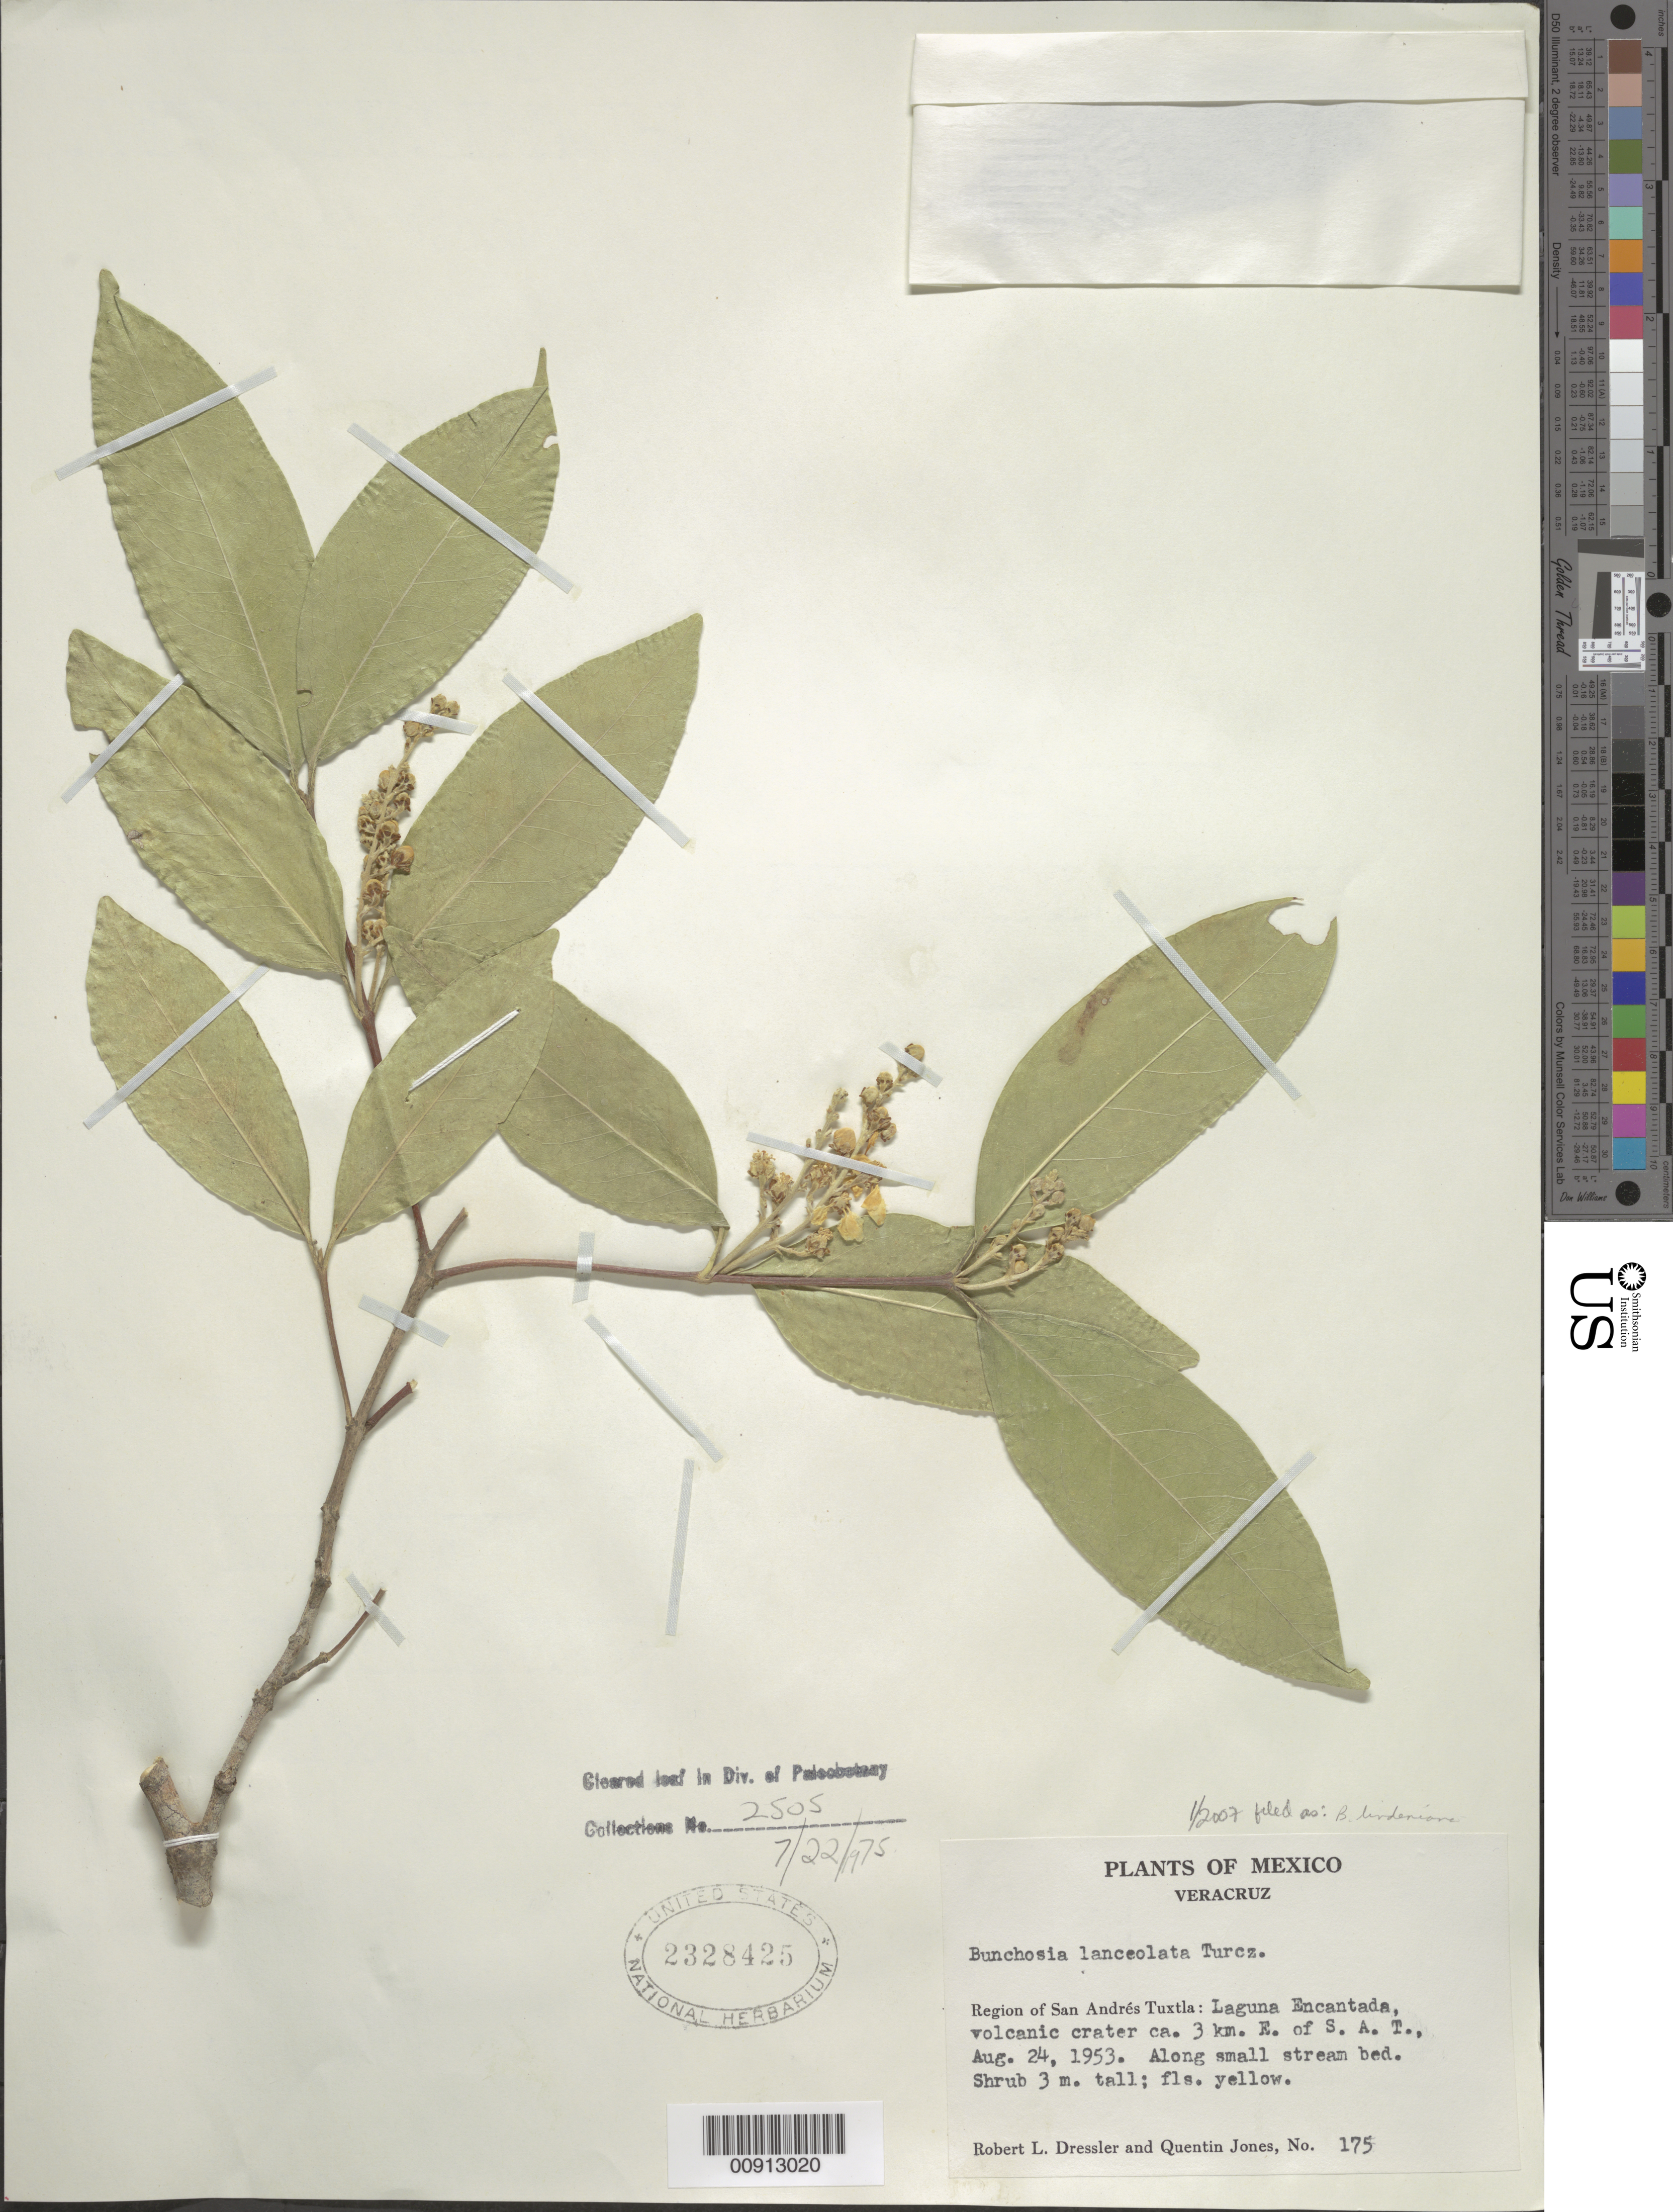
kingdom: Plantae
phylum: Tracheophyta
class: Magnoliopsida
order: Malpighiales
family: Malpighiaceae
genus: Bunchosia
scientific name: Bunchosia lindeniana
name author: A. Juss.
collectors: R. Dressler & Q. Jones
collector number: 175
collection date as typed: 24 Aug 1953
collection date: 1953-08-24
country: Mexico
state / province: Veracruz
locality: Veracruz: Region of San Andrés Tuxtla: Laguna Encantada, volcanic crater ca. 3 km. E of S.A.T.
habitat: Along small stream bed.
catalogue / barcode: US 2328425